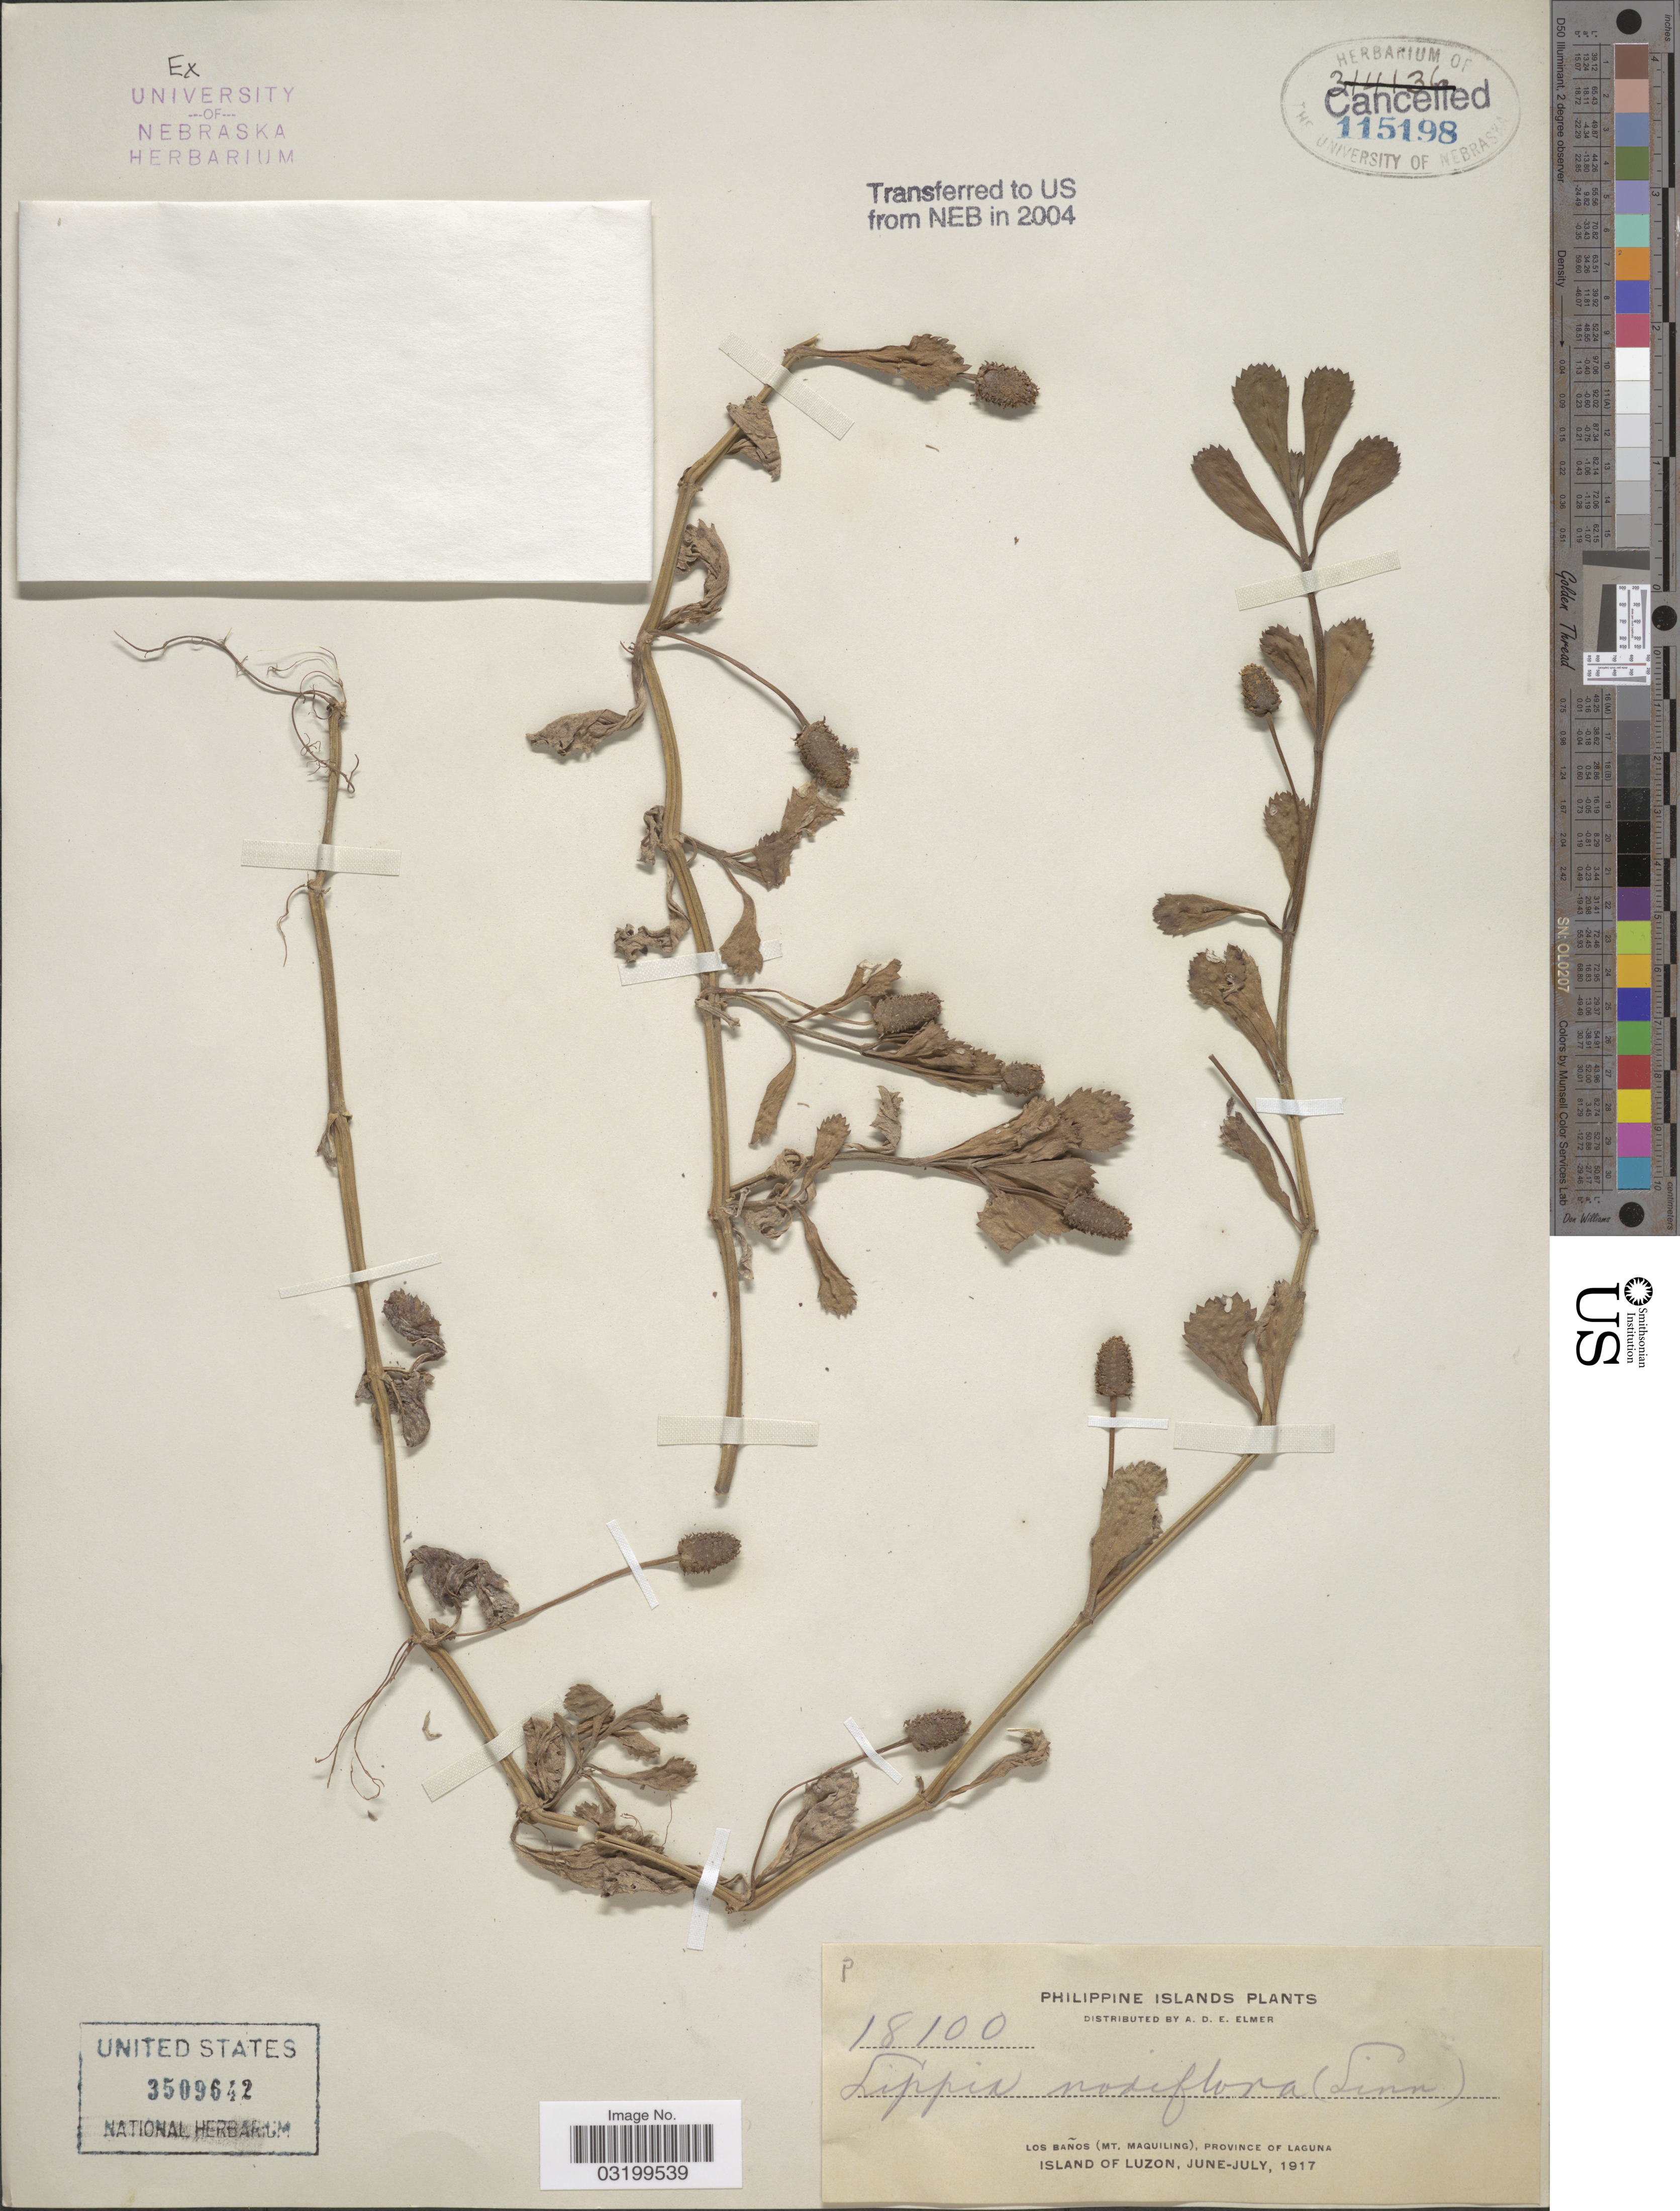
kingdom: Plantae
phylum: Tracheophyta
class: Magnoliopsida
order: Lamiales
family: Verbenaceae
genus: Lippia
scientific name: Lippia nodiflora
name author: (L.) Michx.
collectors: A. D. E. Elmer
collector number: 18100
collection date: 1917-06/1917-07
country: Philippines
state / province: Calabarzon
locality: Philippine Islands. Los Baños (Mt. Maquiling), Province of Laguna. Island of Luzon.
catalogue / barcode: US 3509642